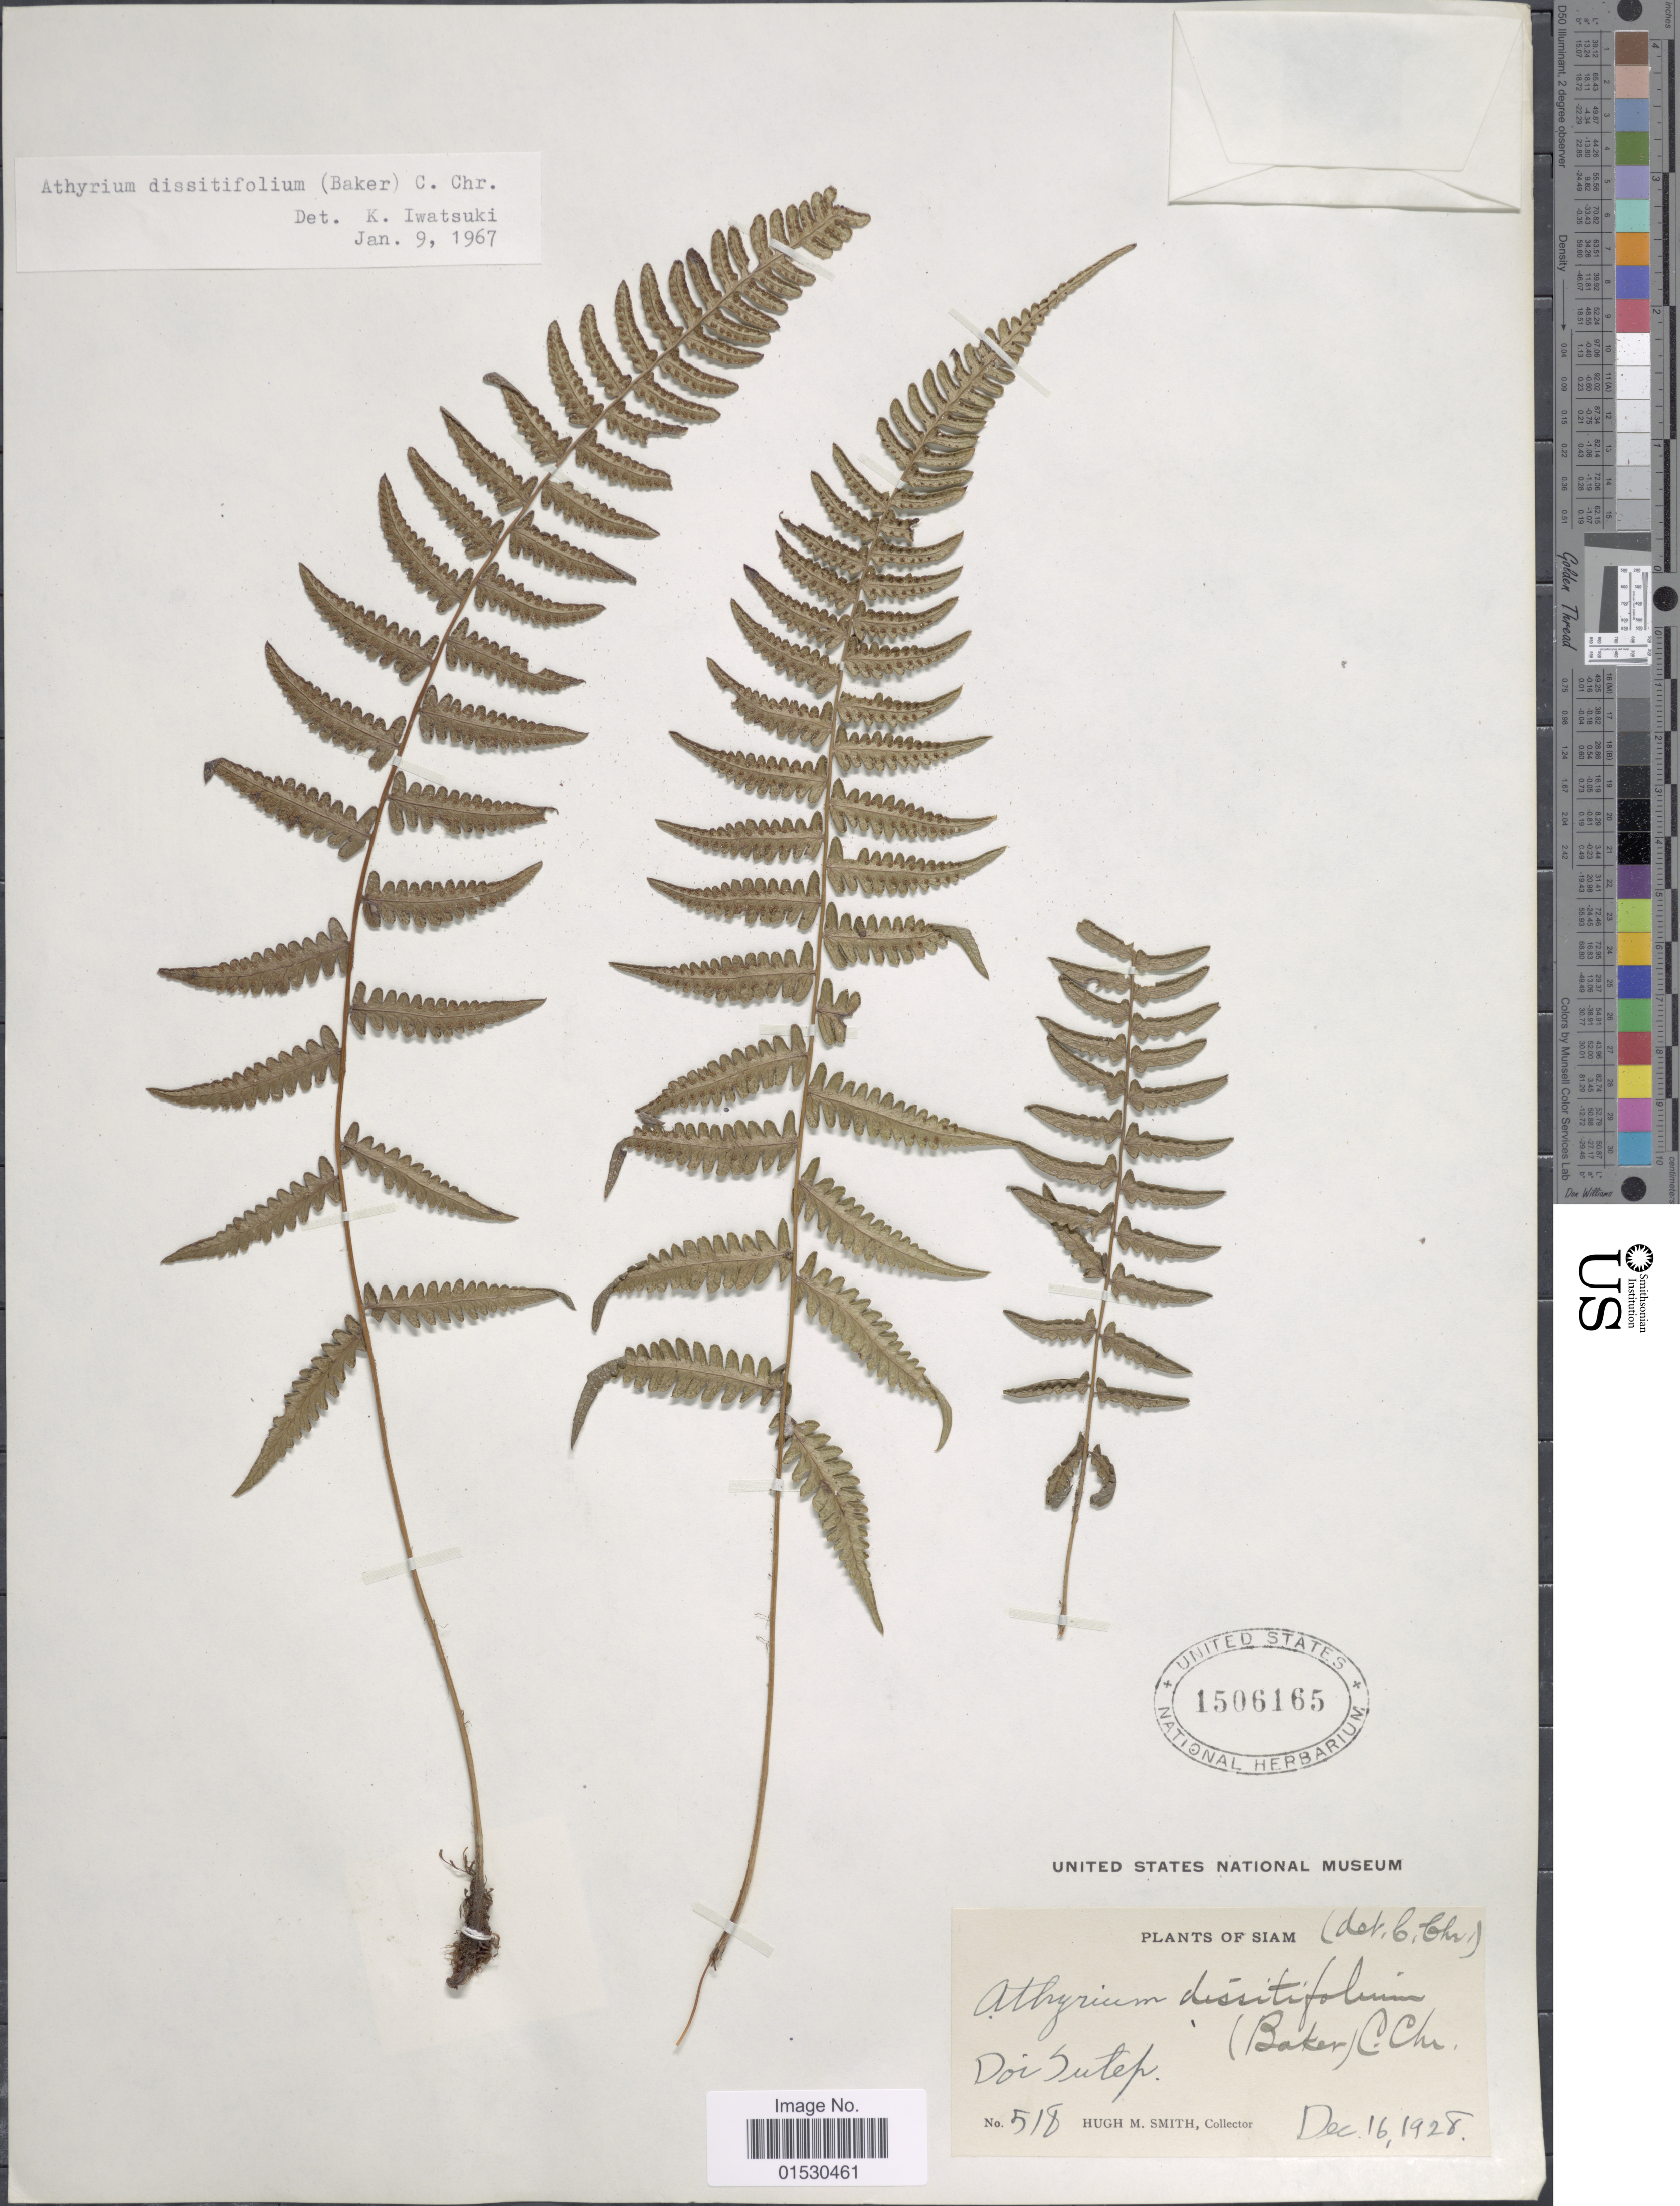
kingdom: Plantae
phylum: Tracheophyta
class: Polypodiopsida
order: Polypodiales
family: Athyriaceae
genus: Athyrium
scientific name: Athyrium dissitifolium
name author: (Baker) C. Chr.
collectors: H. M. Smith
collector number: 518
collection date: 1928-12-16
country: Thailand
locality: Siam, Doi Sutep.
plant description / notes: No precise locality correction needed.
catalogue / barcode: US 1506165